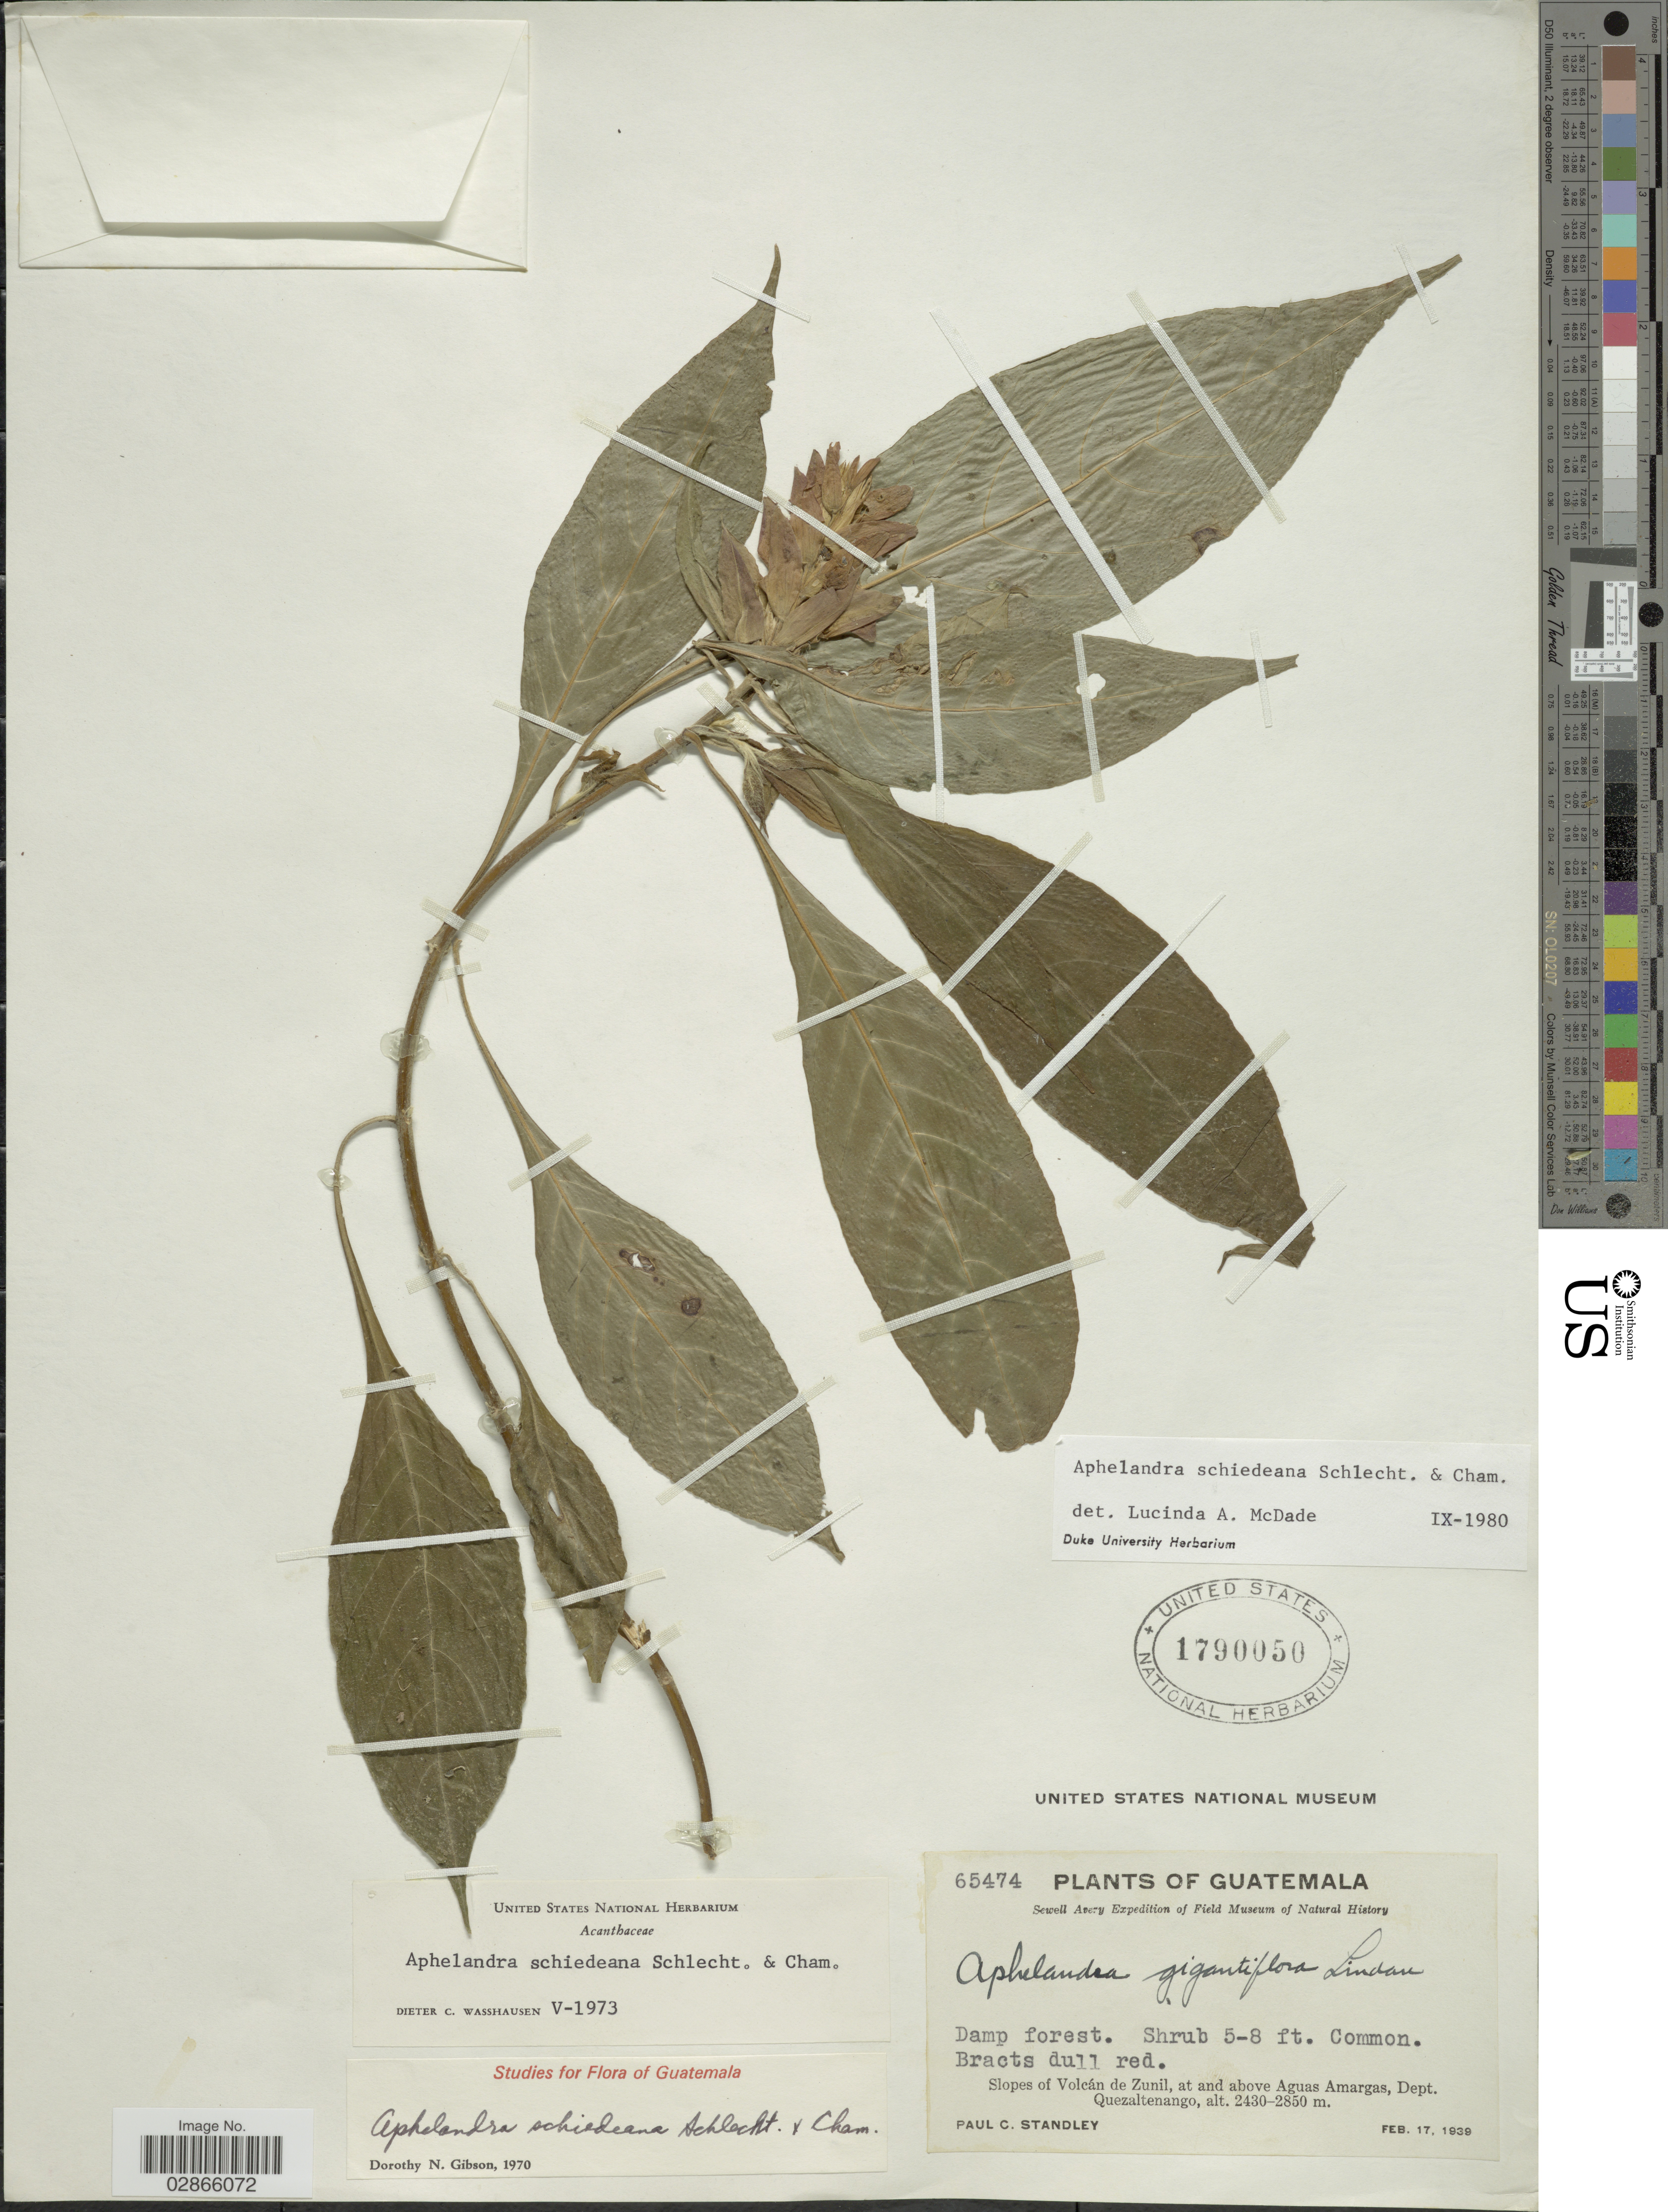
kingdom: Plantae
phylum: Tracheophyta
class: Magnoliopsida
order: Lamiales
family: Acanthaceae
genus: Aphelandra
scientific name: Aphelandra schiedeana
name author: Schltdl. & Cham.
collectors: P. C. Standley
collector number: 65474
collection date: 1939-02-17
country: Guatemala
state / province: Quetzaltenango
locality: Slopes of Volcán de Zunil, at and above Aguas Amargas, Dept. Quezaltenango.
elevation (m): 2430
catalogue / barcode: US 1790050